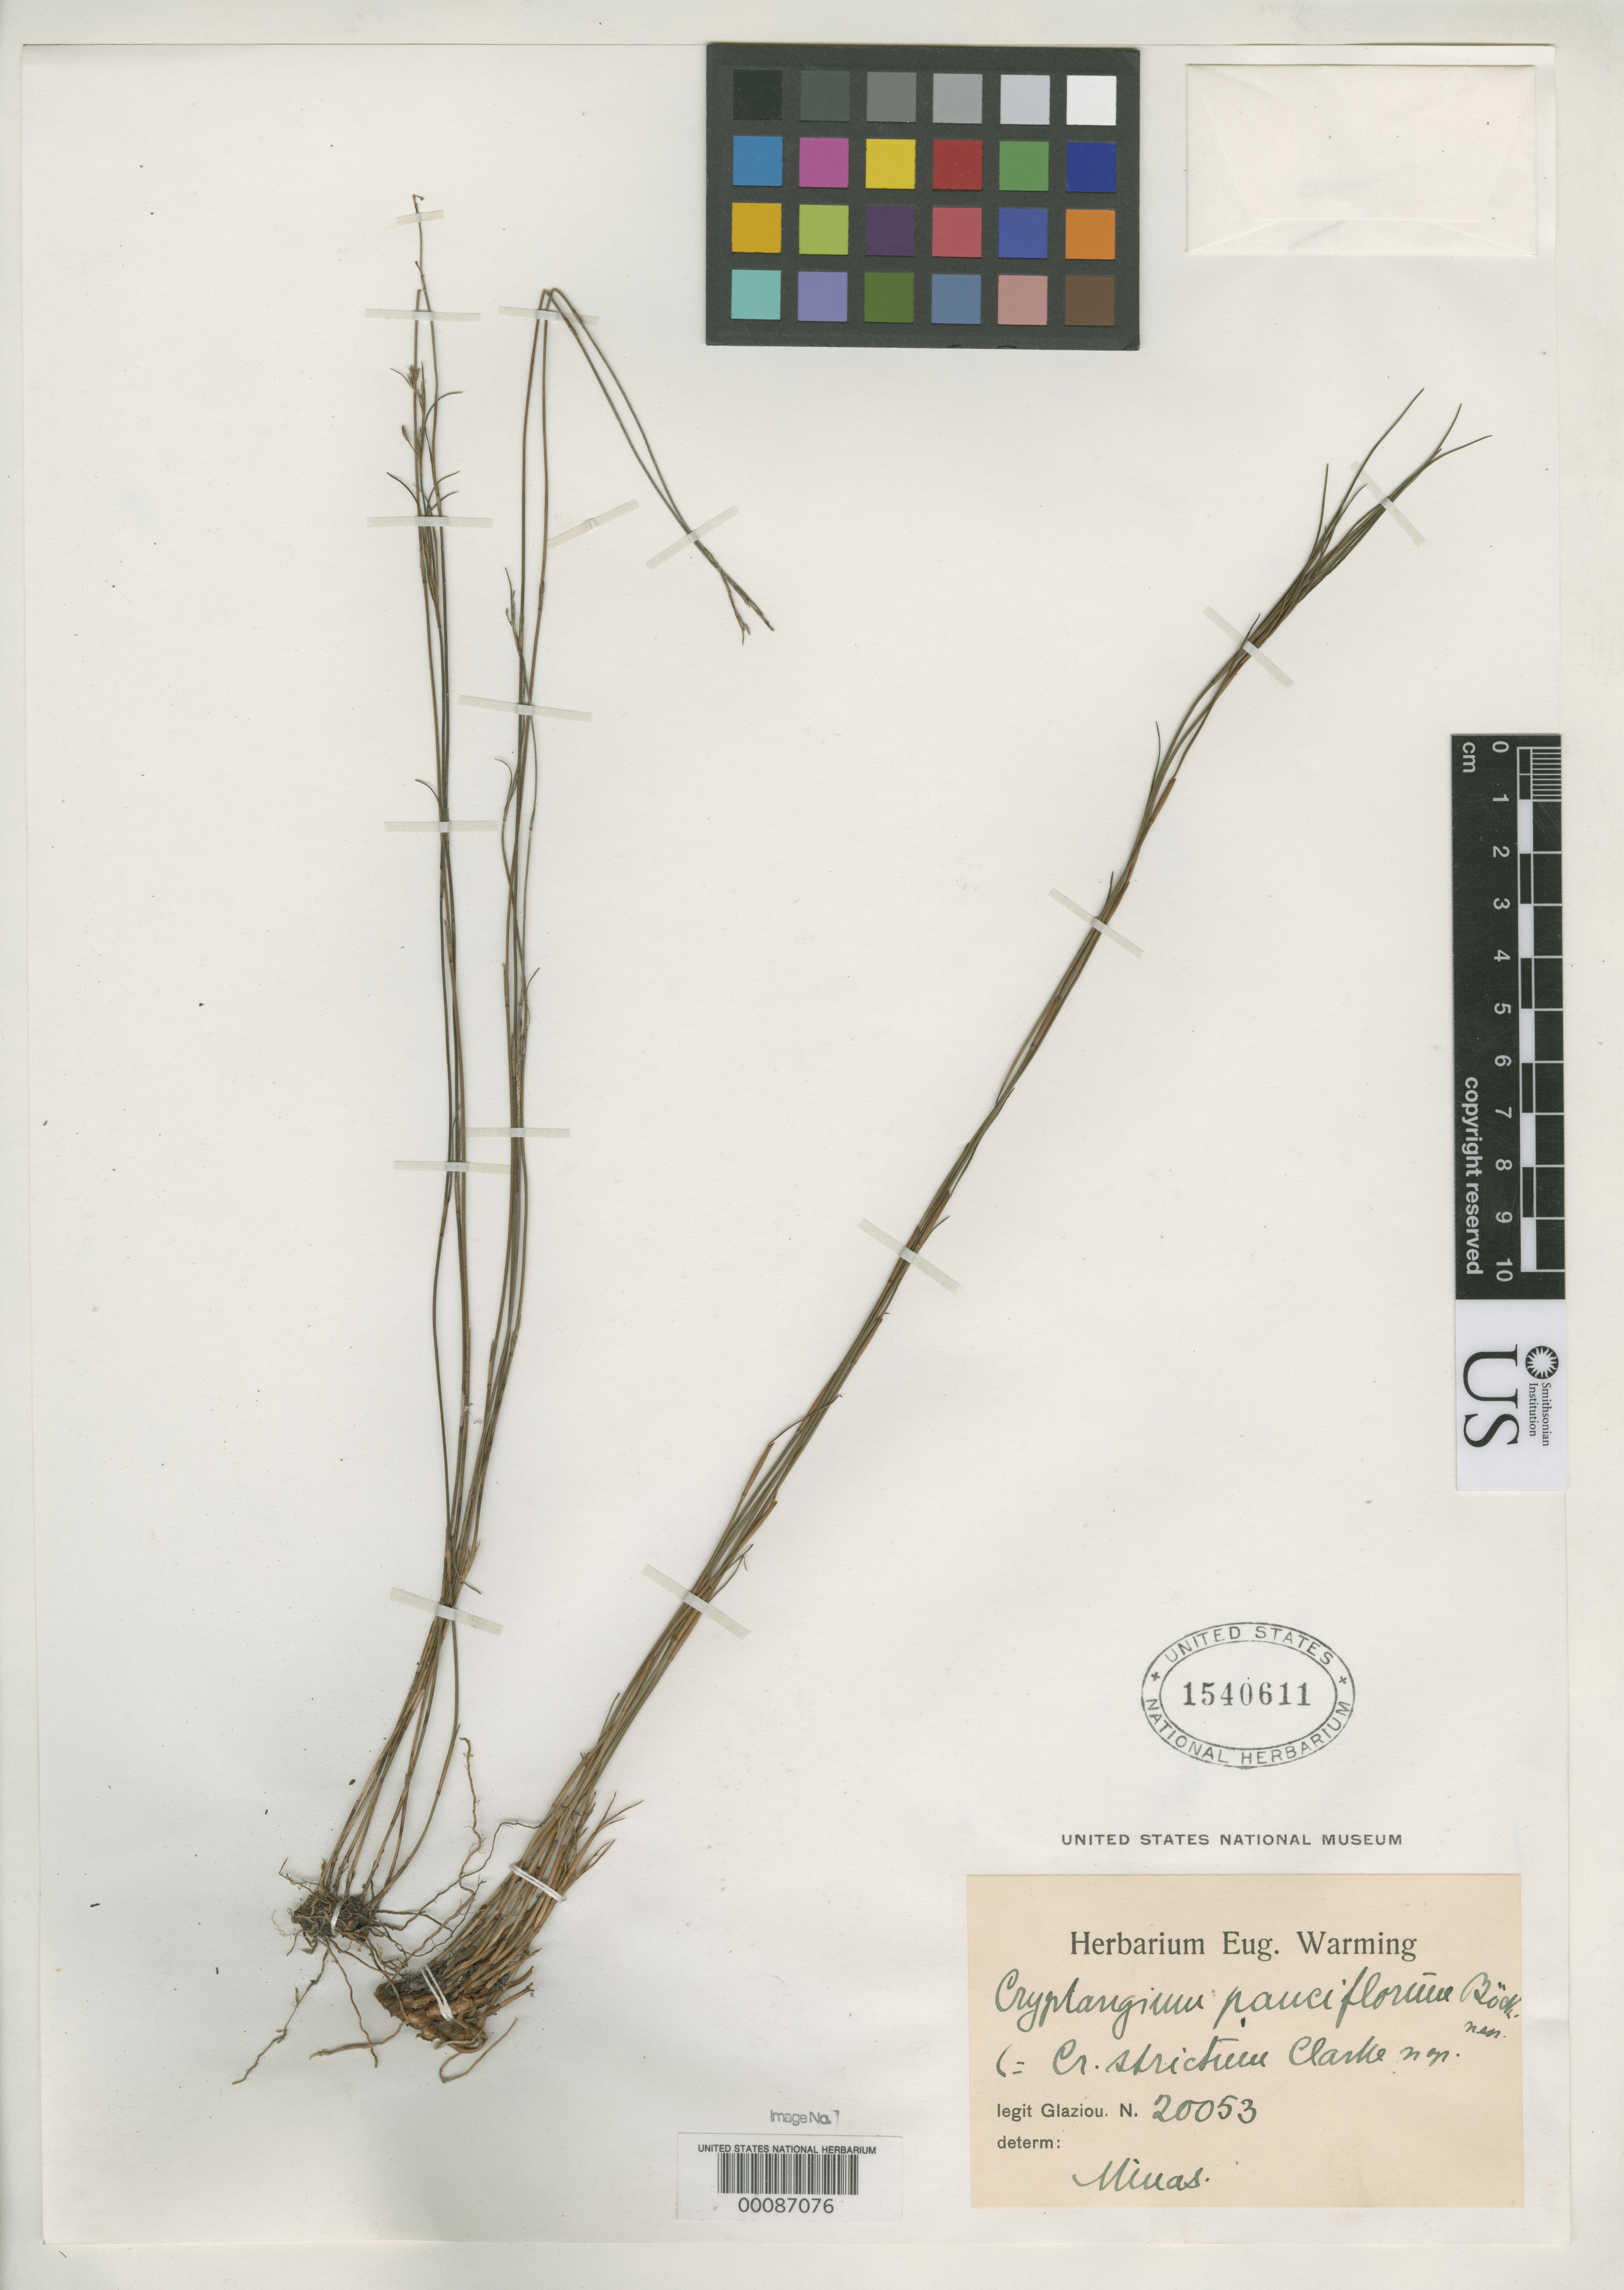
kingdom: Plantae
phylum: Tracheophyta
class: Liliopsida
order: Poales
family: Cyperaceae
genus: Cryptangium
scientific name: Cryptangium strictum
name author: C.B. Clarke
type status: Type Collection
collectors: A. F. M. Glaziou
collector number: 20053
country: Brazil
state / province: Minas Gerais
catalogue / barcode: US 1540611